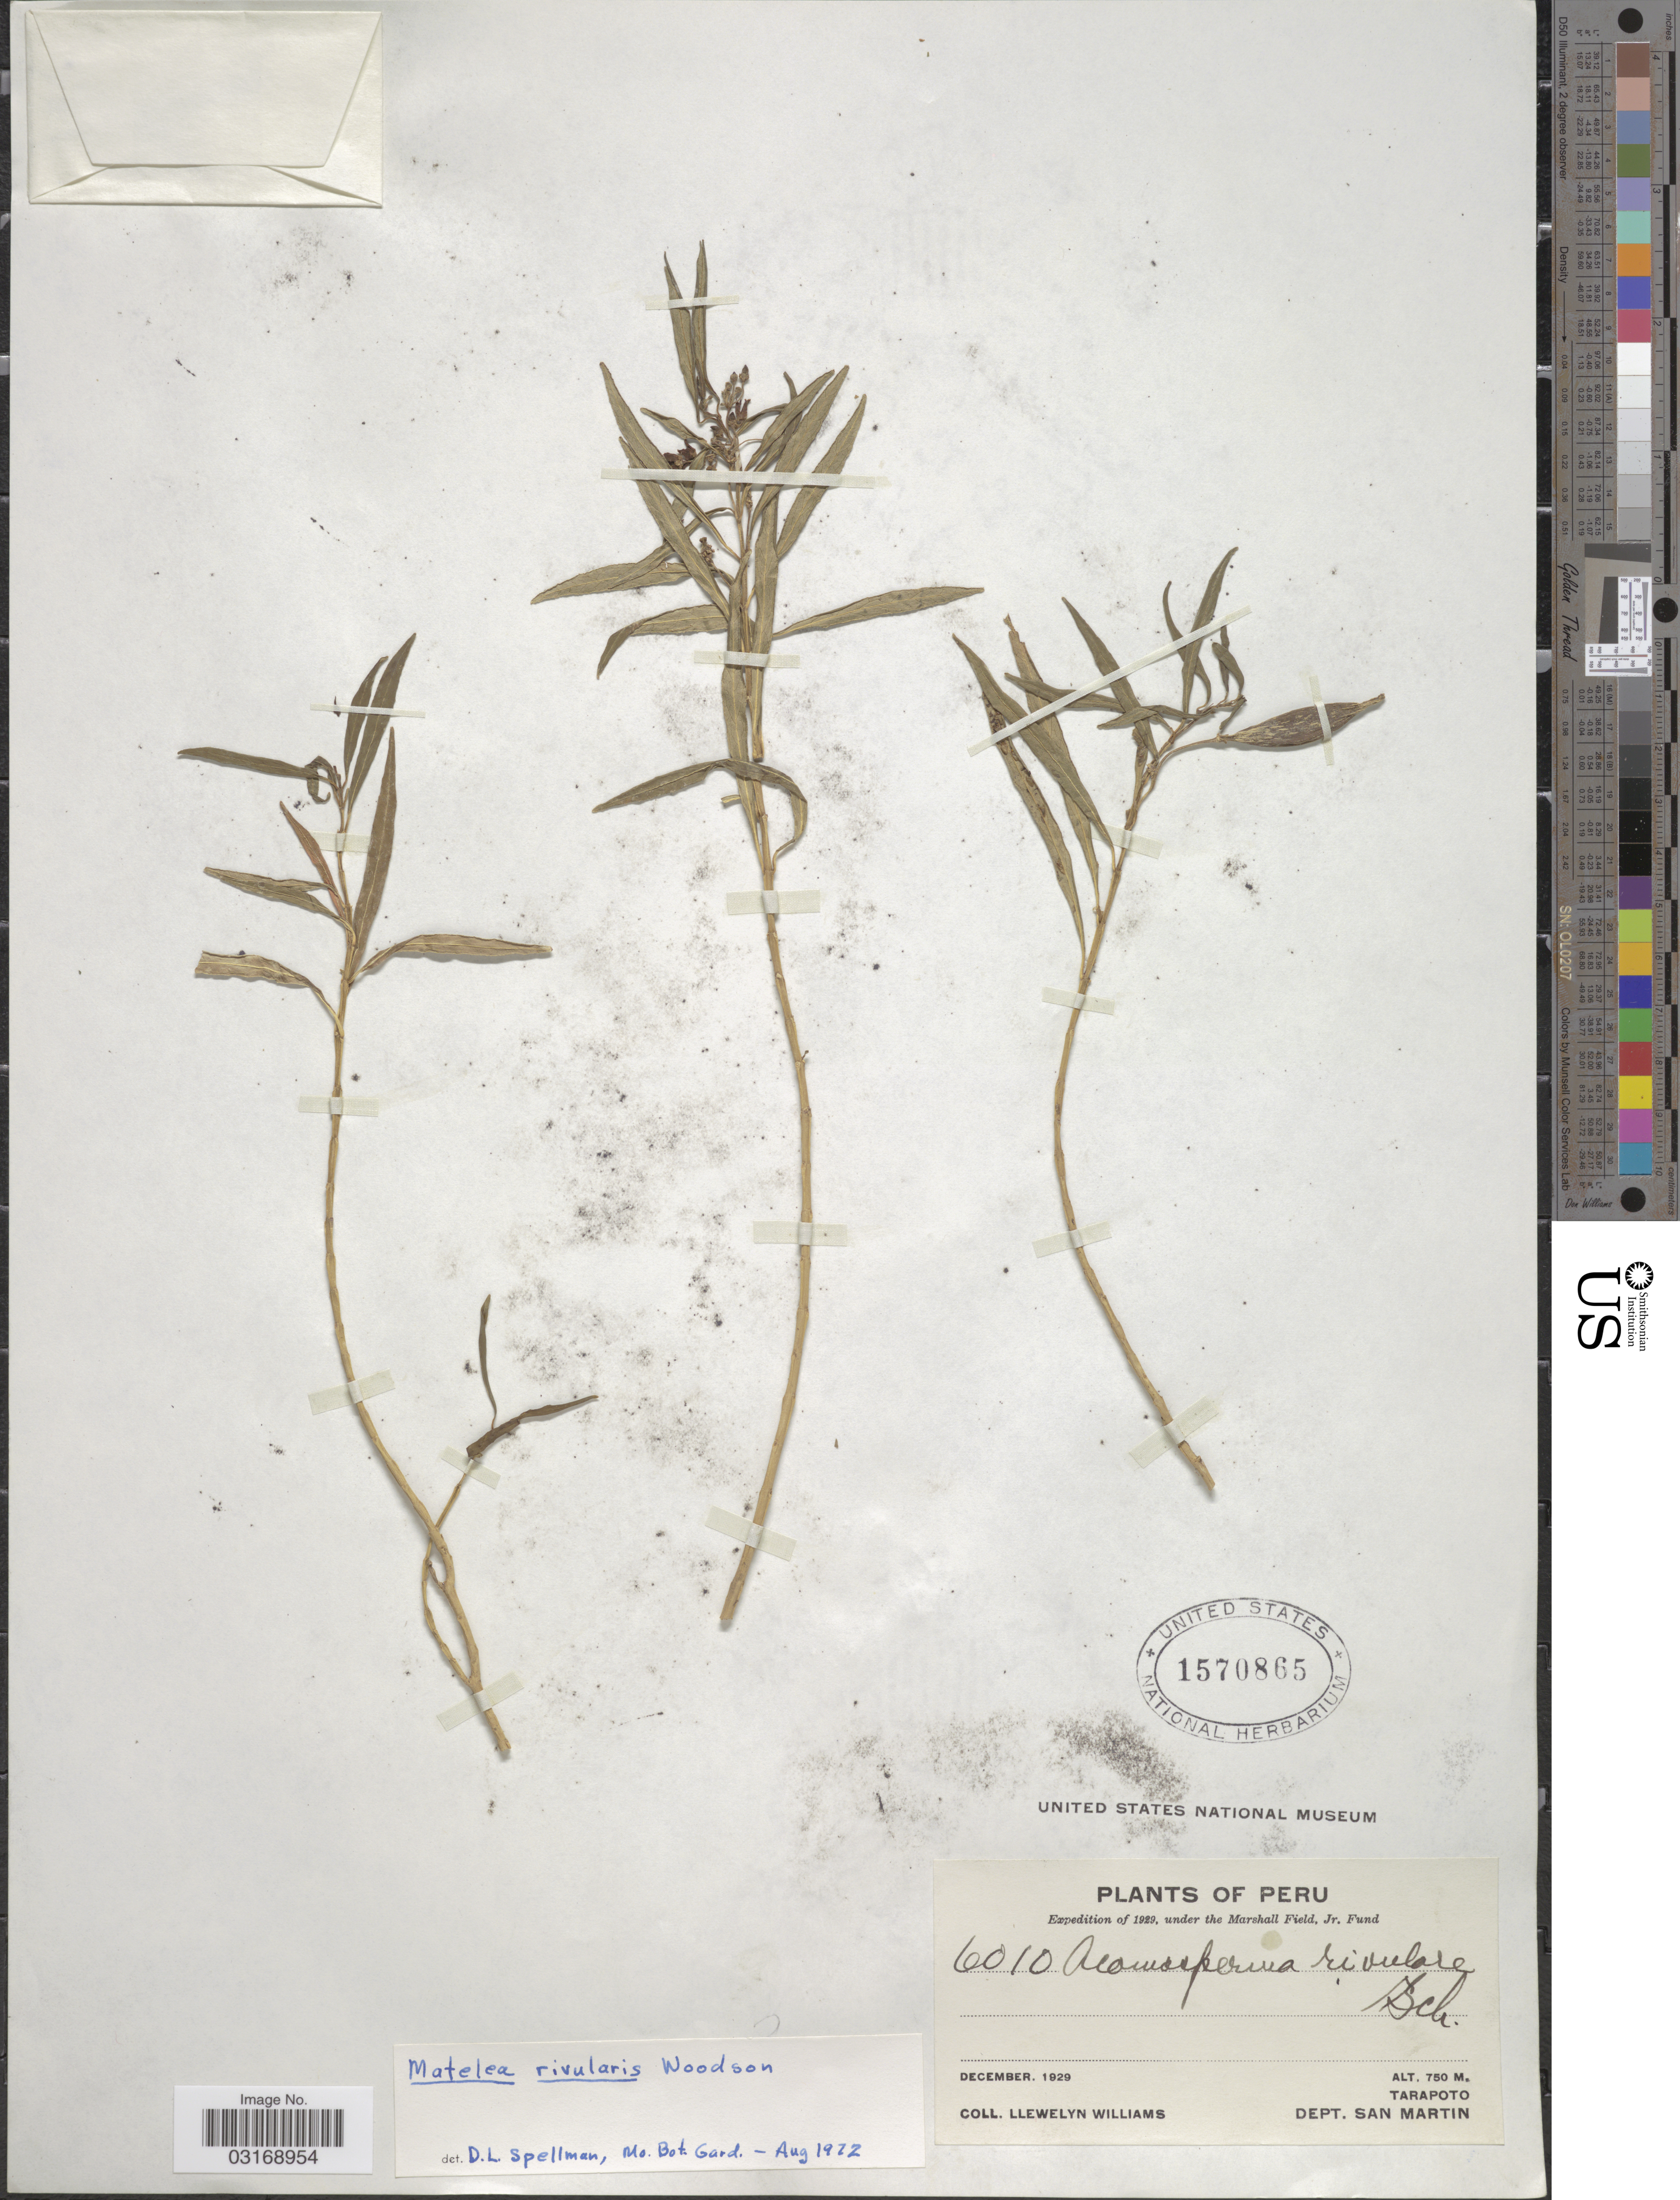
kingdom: Plantae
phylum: Tracheophyta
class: Magnoliopsida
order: Gentianales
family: Apocynaceae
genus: Matelea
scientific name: Matelea rivularis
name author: Woodson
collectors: Ll. Williams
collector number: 6010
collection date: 1929-12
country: Peru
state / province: San Martín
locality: Tarapoto, Dept. San Martin.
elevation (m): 750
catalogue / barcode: US 1570865